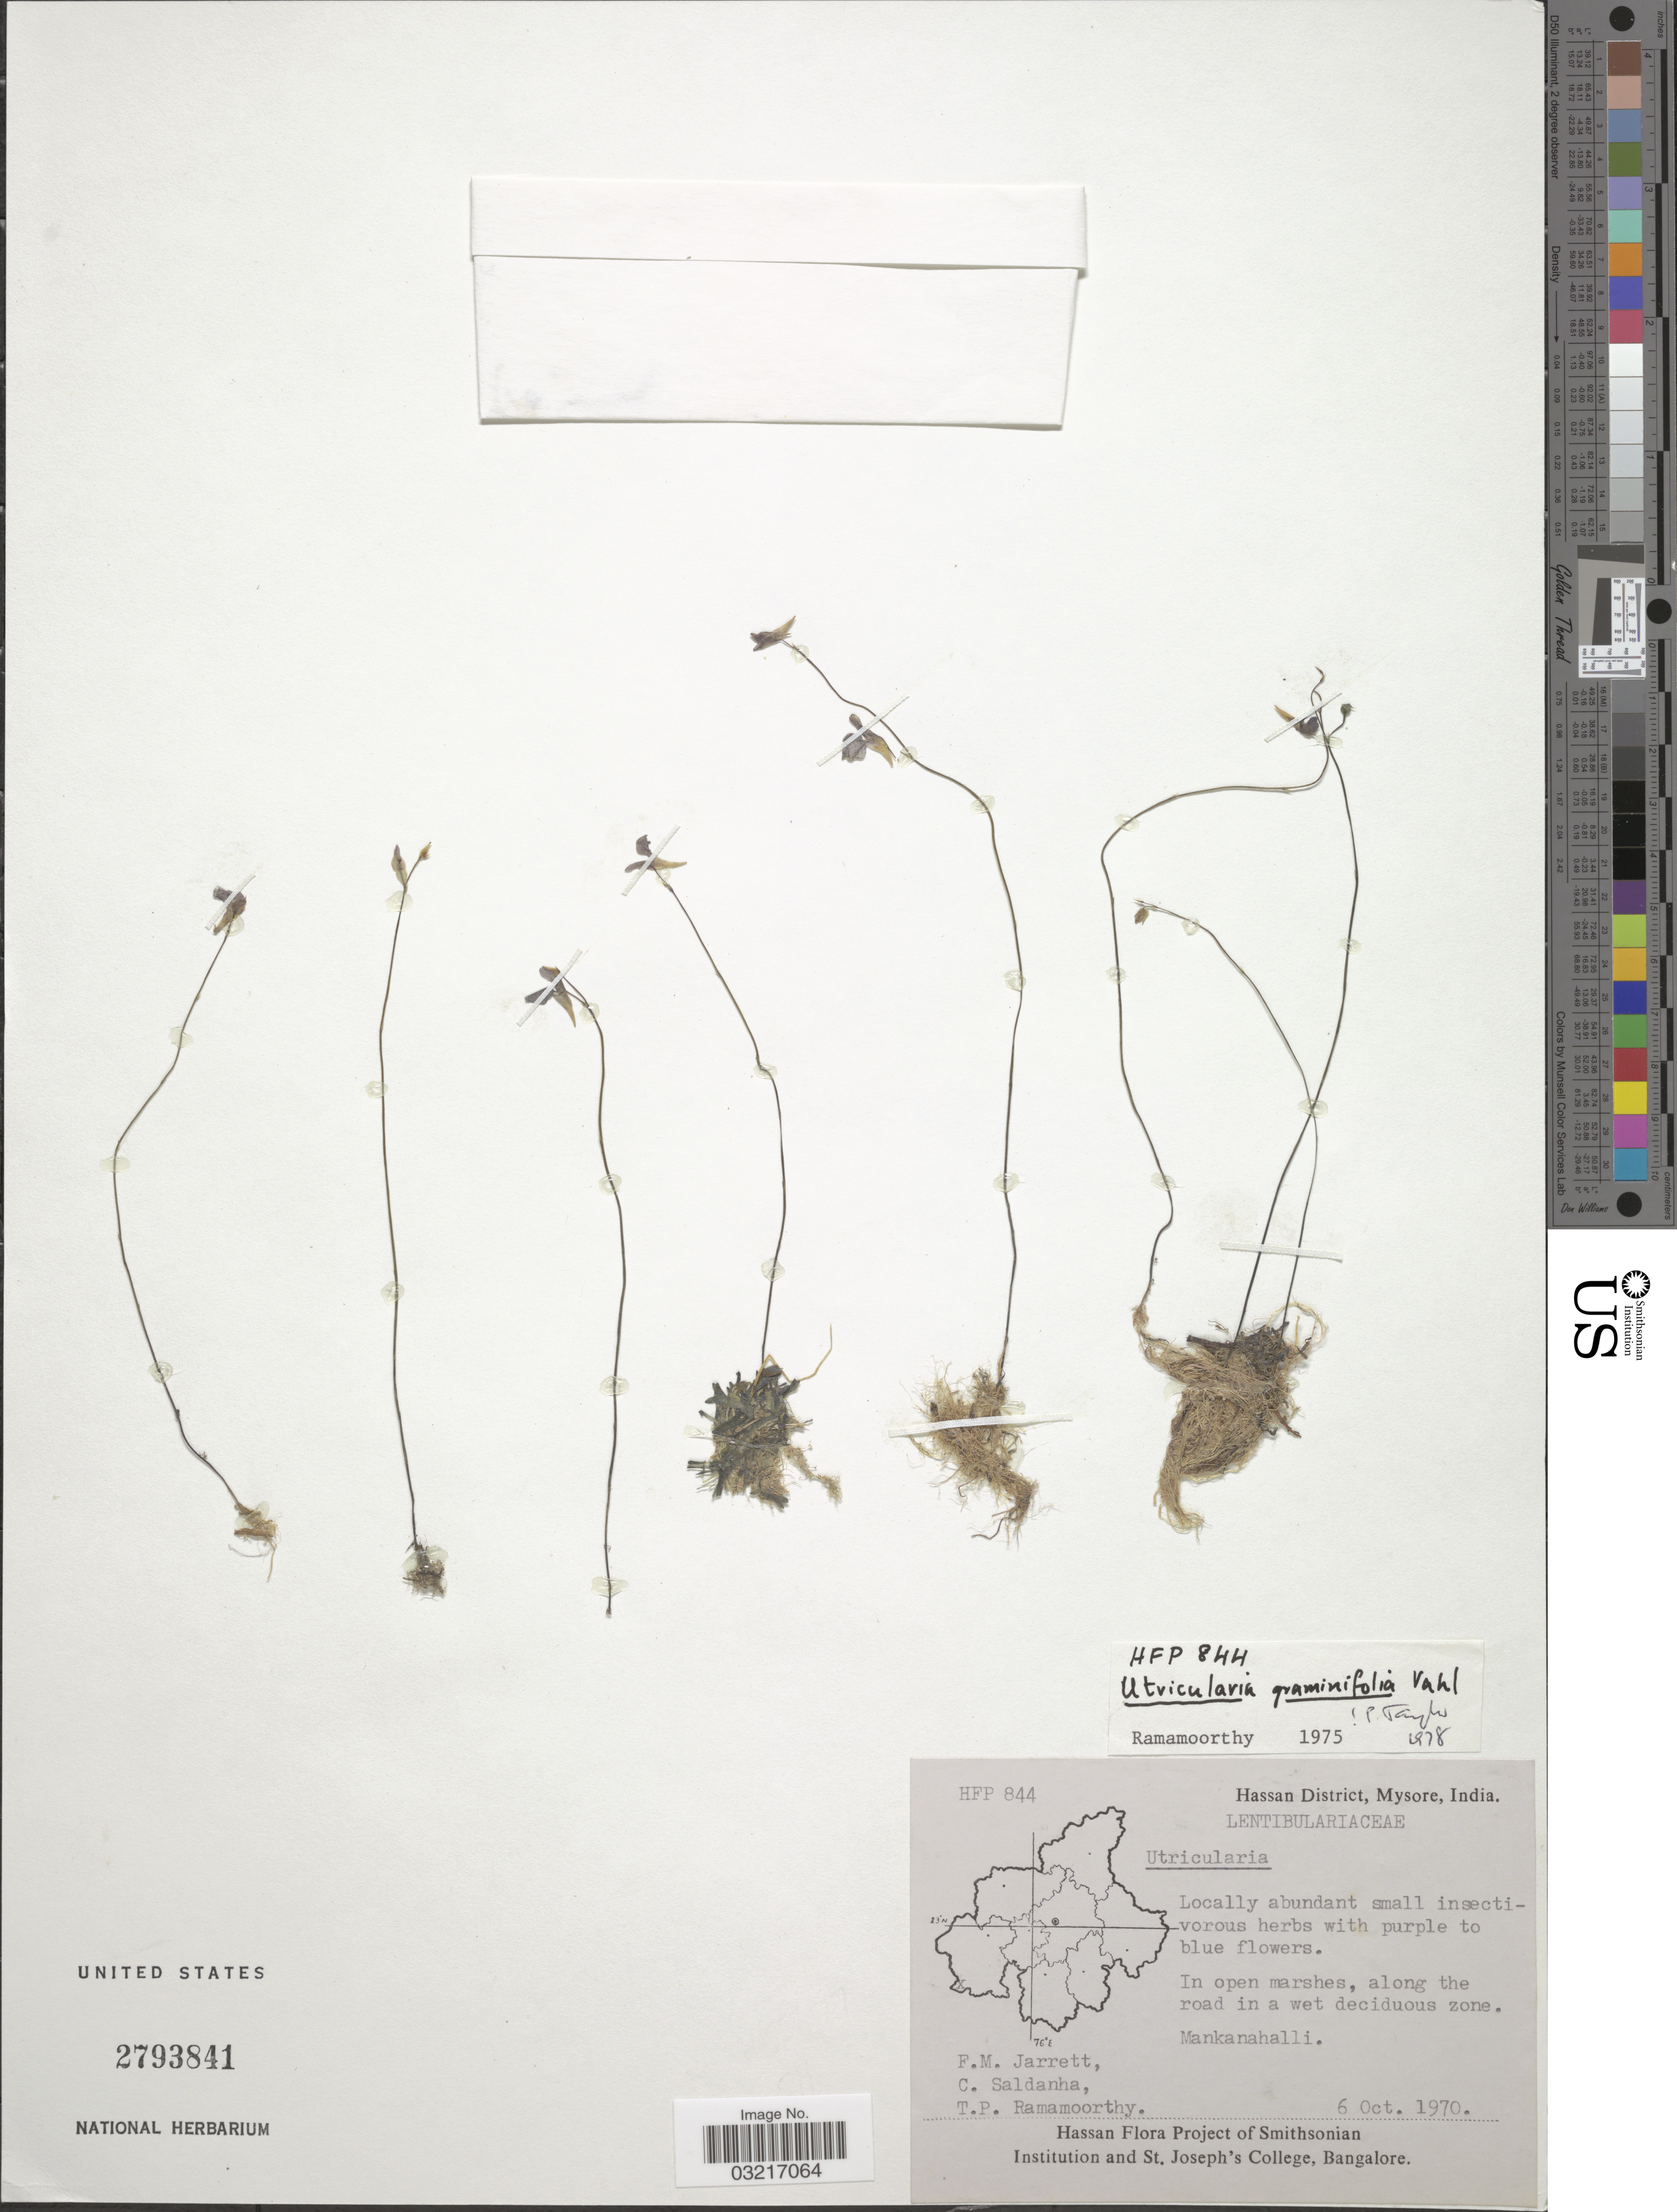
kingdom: Plantae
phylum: Tracheophyta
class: Magnoliopsida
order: Lamiales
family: Lentibulariaceae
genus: Utricularia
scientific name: Utricularia graminifolia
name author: Vahl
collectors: F. M. Jarrett, C. Saldanha & T. P. Ramamoorthy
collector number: HFP844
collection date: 1970-10-06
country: India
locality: Hassan District, Mysore, Mankanahalli.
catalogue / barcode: US 2793841